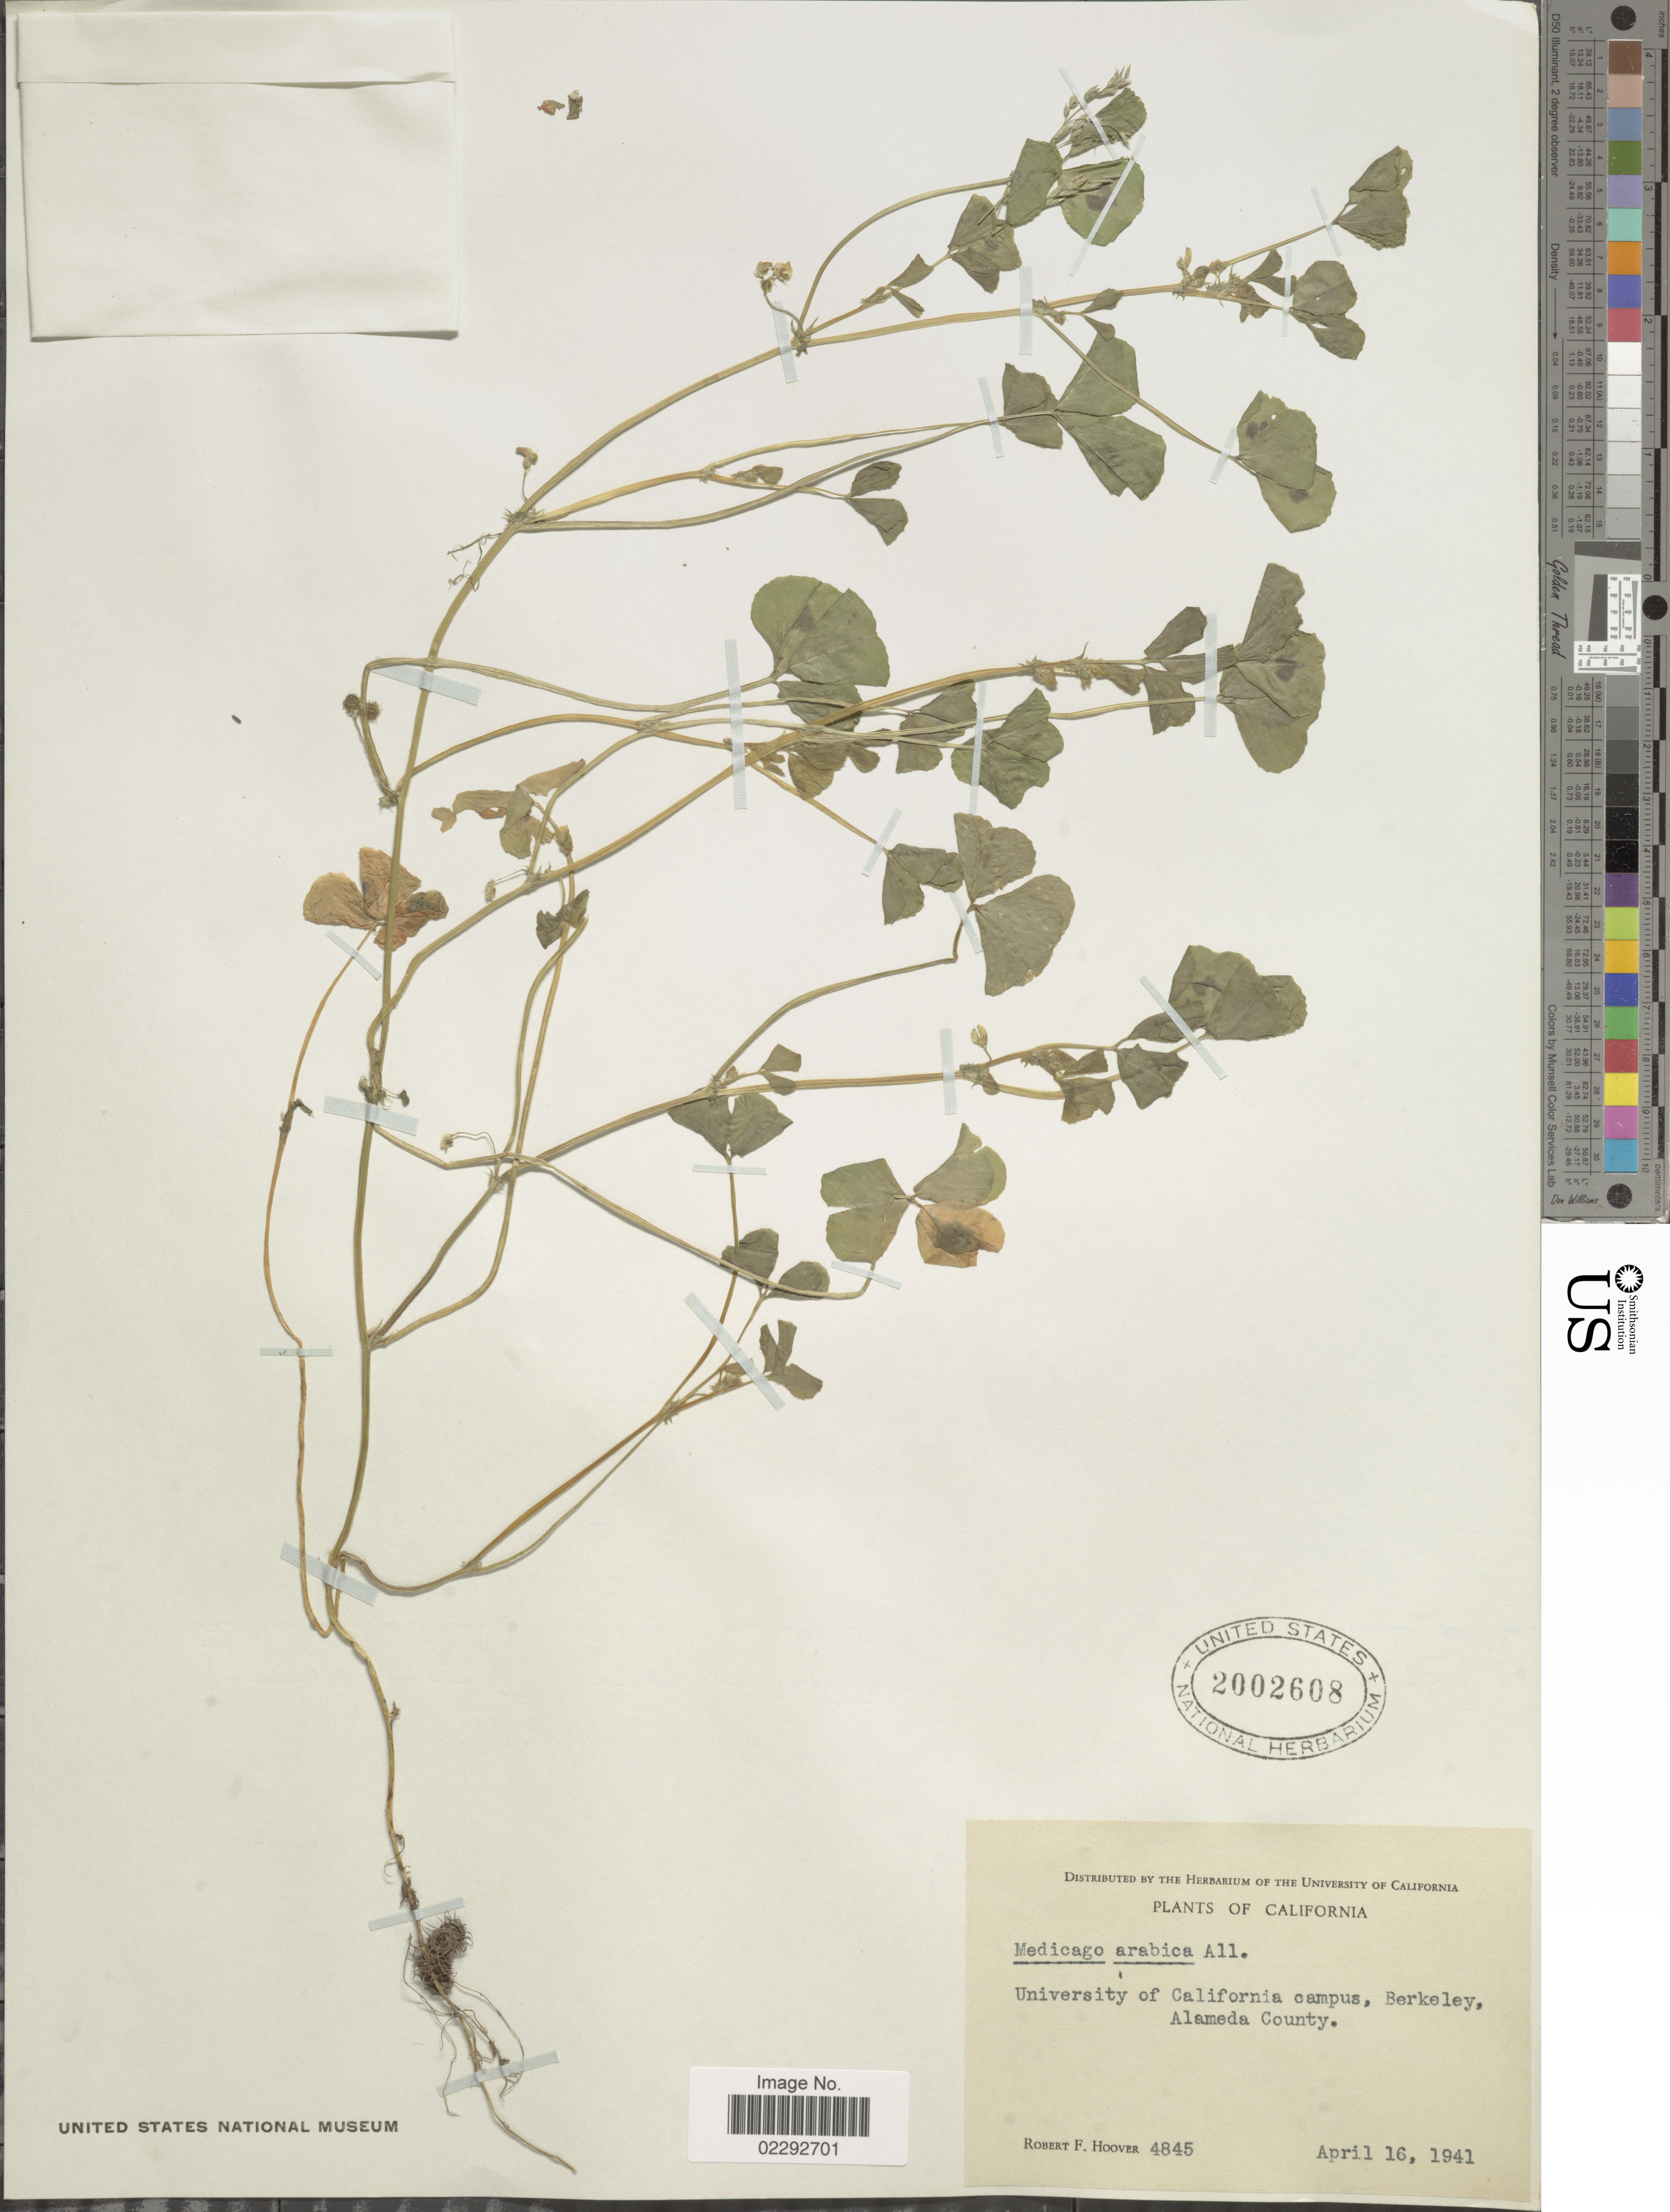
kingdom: Plantae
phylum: Tracheophyta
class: Magnoliopsida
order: Fabales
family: Fabaceae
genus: Medicago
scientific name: Medicago arabica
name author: (L.) Huds.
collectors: R. F. Hoover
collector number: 4845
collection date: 1941-04-16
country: United States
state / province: California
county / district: Alameda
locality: University of California campus, Berkeley, Alamada County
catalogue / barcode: US 2002608